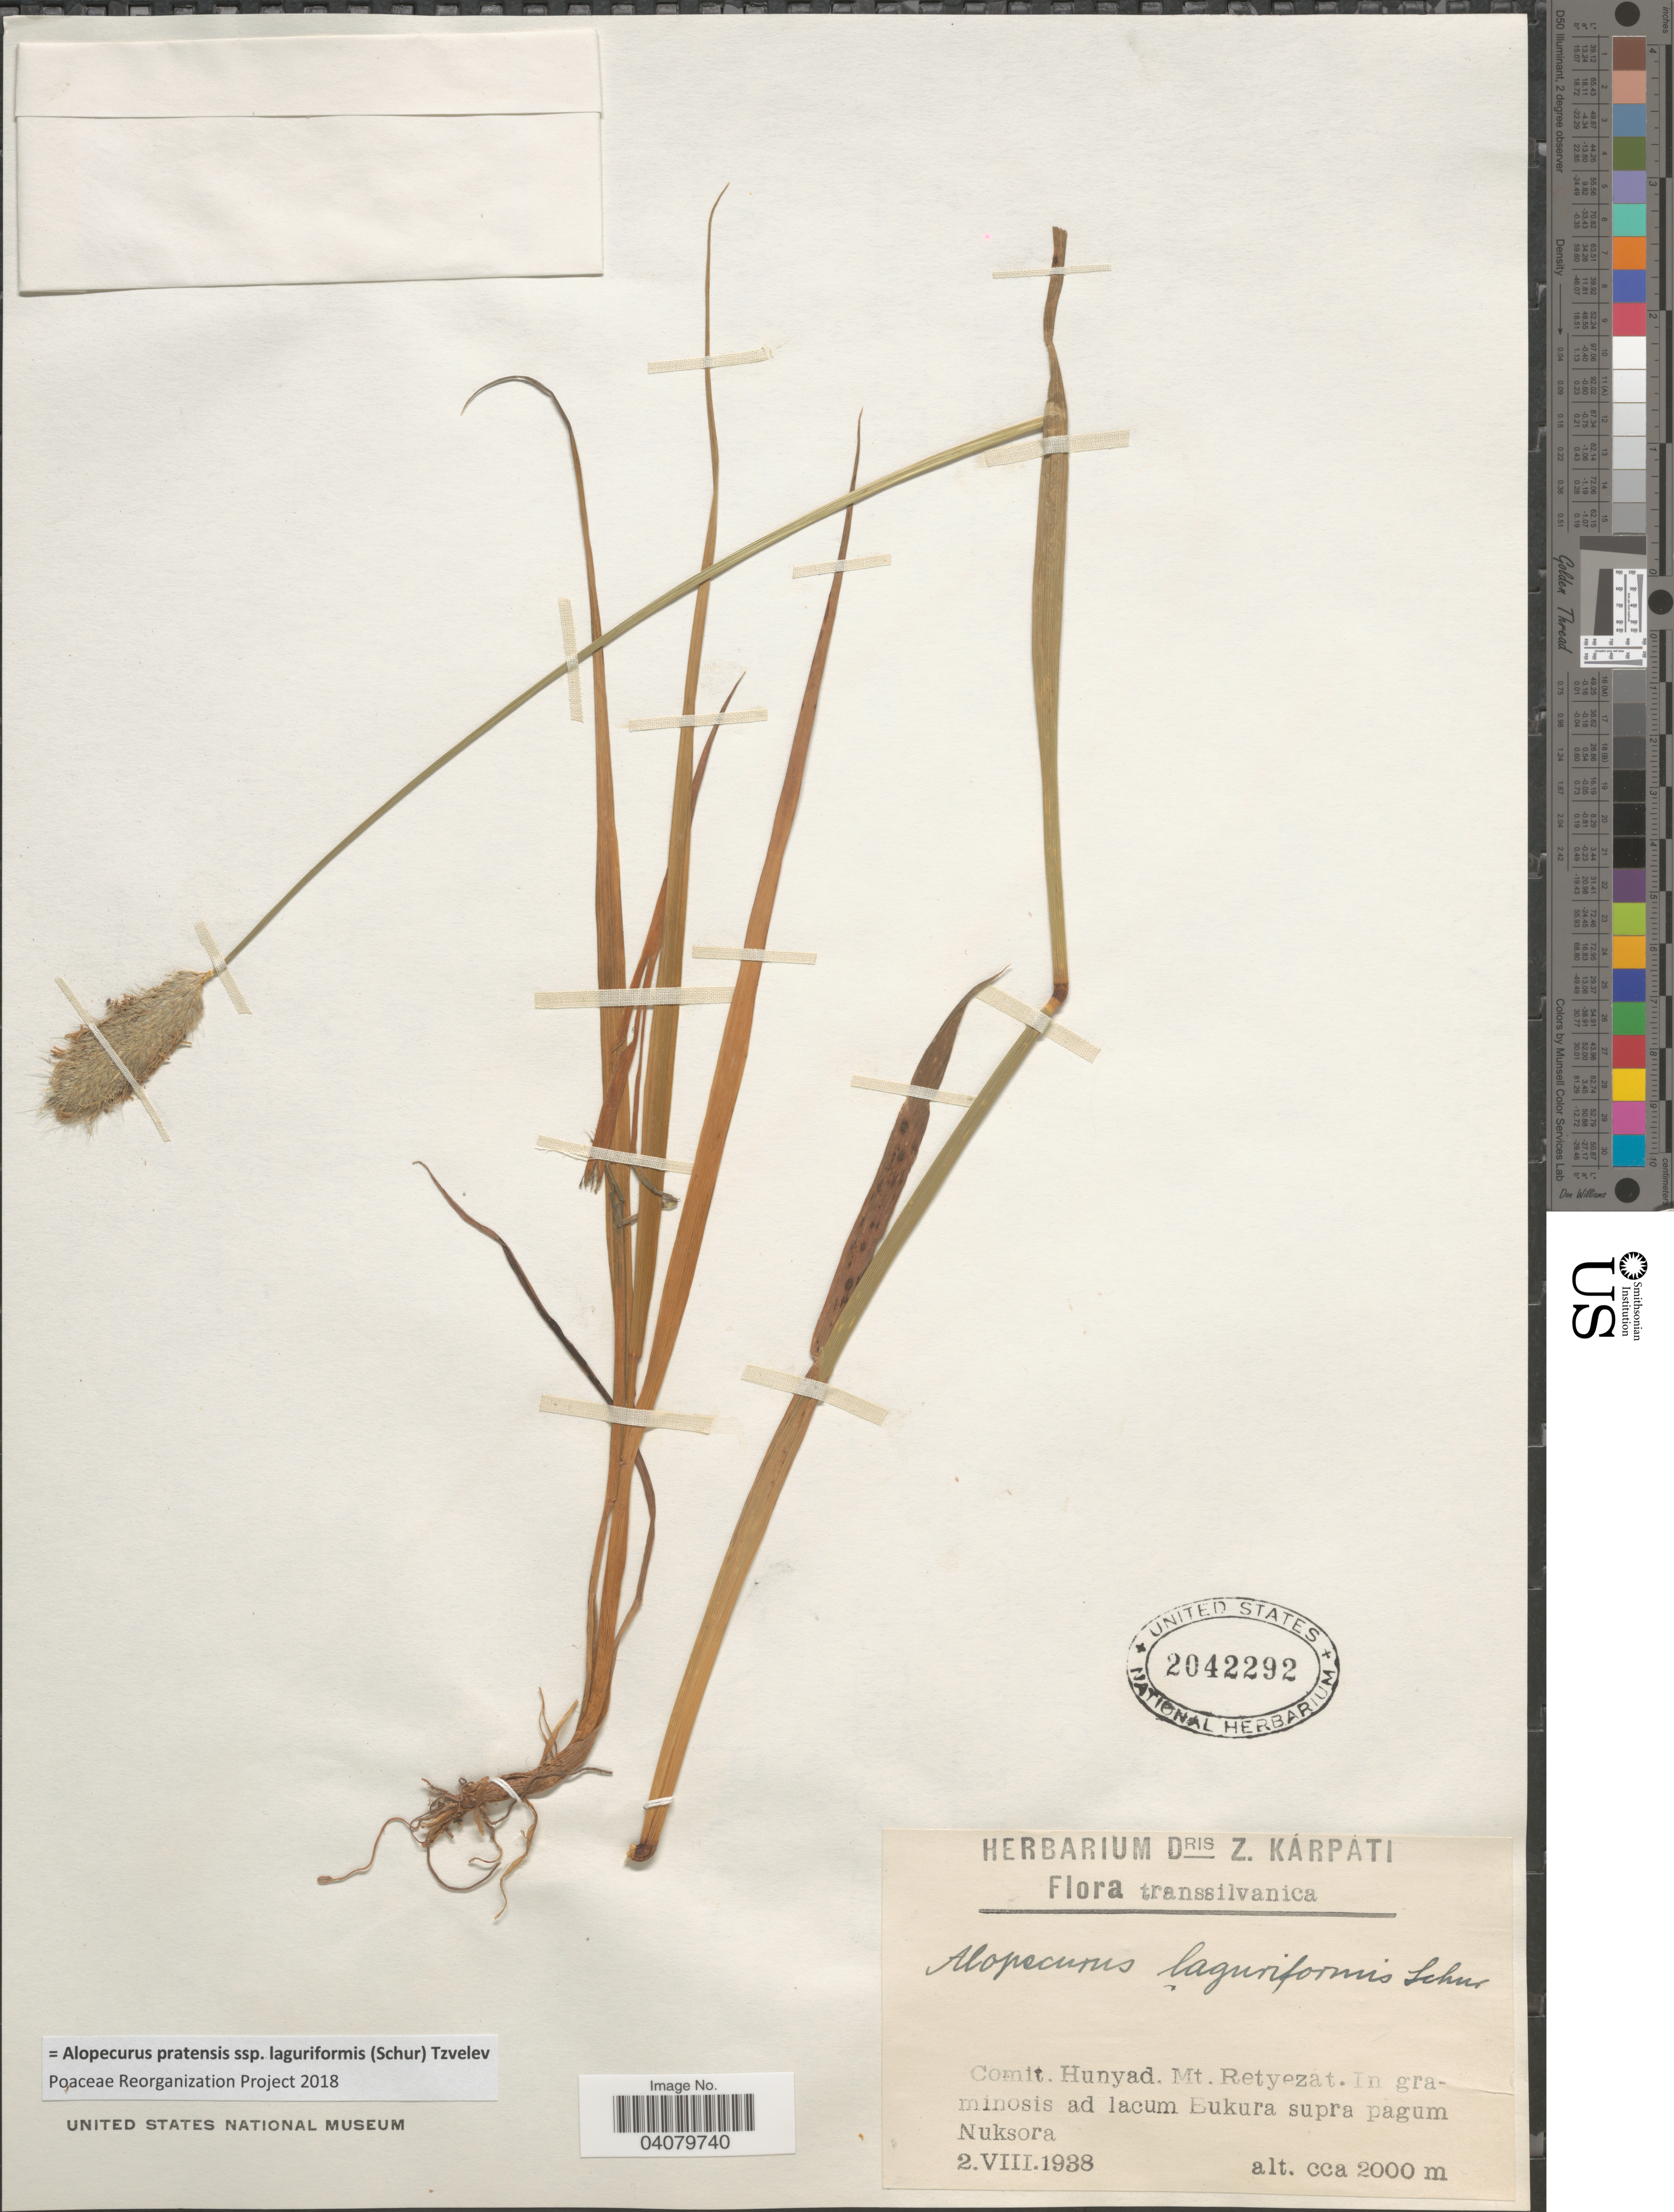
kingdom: Plantae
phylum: Tracheophyta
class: Liliopsida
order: Poales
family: Poaceae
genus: Alopecurus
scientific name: Alopecurus pratensis subsp. laguriformis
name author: (Schur) Tzvelev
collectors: ex herb. Dris Z. Karpati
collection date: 1938-08-02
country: Romania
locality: Transsilvanica. Comit. Hunyad. Mt. Retyezat. In graminosis ad lacum Bukura supra pagum Nuksora.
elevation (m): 2000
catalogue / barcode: US 2042292